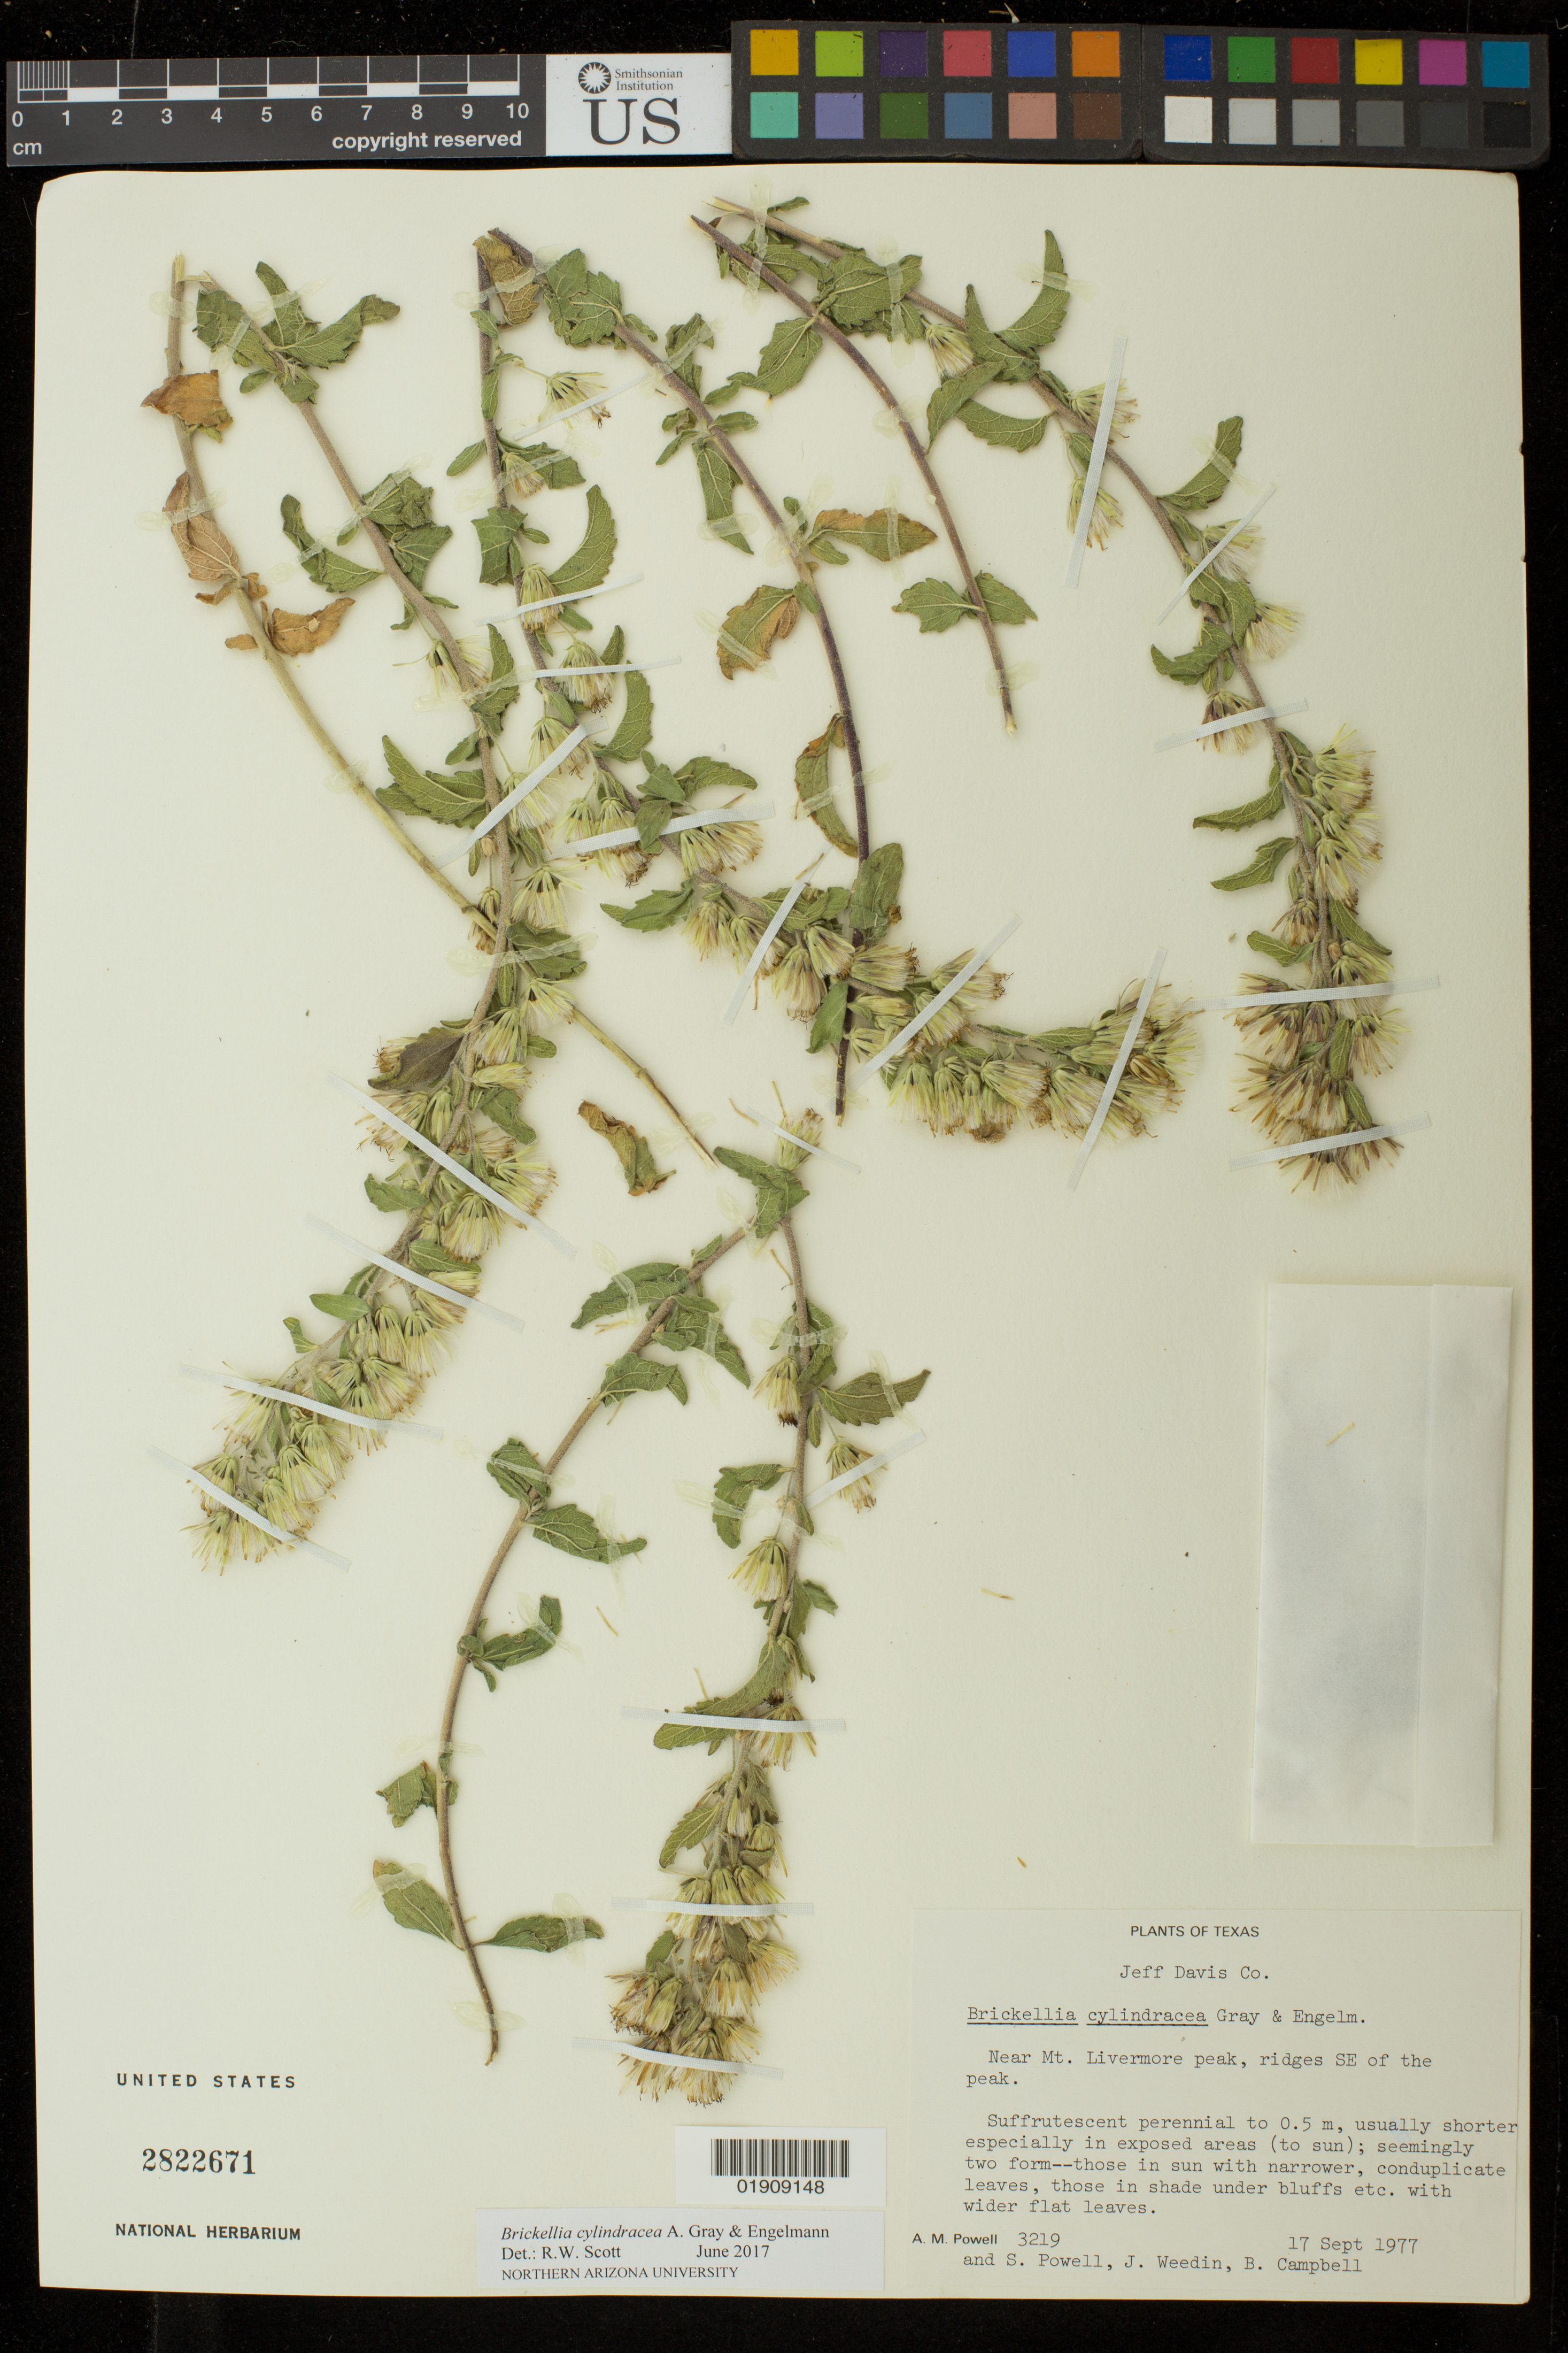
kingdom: Plantae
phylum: Tracheophyta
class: Magnoliopsida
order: Asterales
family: Asteraceae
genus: Brickellia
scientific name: Brickellia cylindracea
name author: A. Gray & Engelm. in A. Gray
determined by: Scott, Randall W., (ASC), Northern Arizona University (UNITED STATES)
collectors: A. M. Powell, S. Powell, J. Weedin & B. Campbell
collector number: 3219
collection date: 1977-09-17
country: United States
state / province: Texas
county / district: Jeff Davis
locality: Near Mt Livermore peak, ridges SE of the Peak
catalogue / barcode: US 2822671